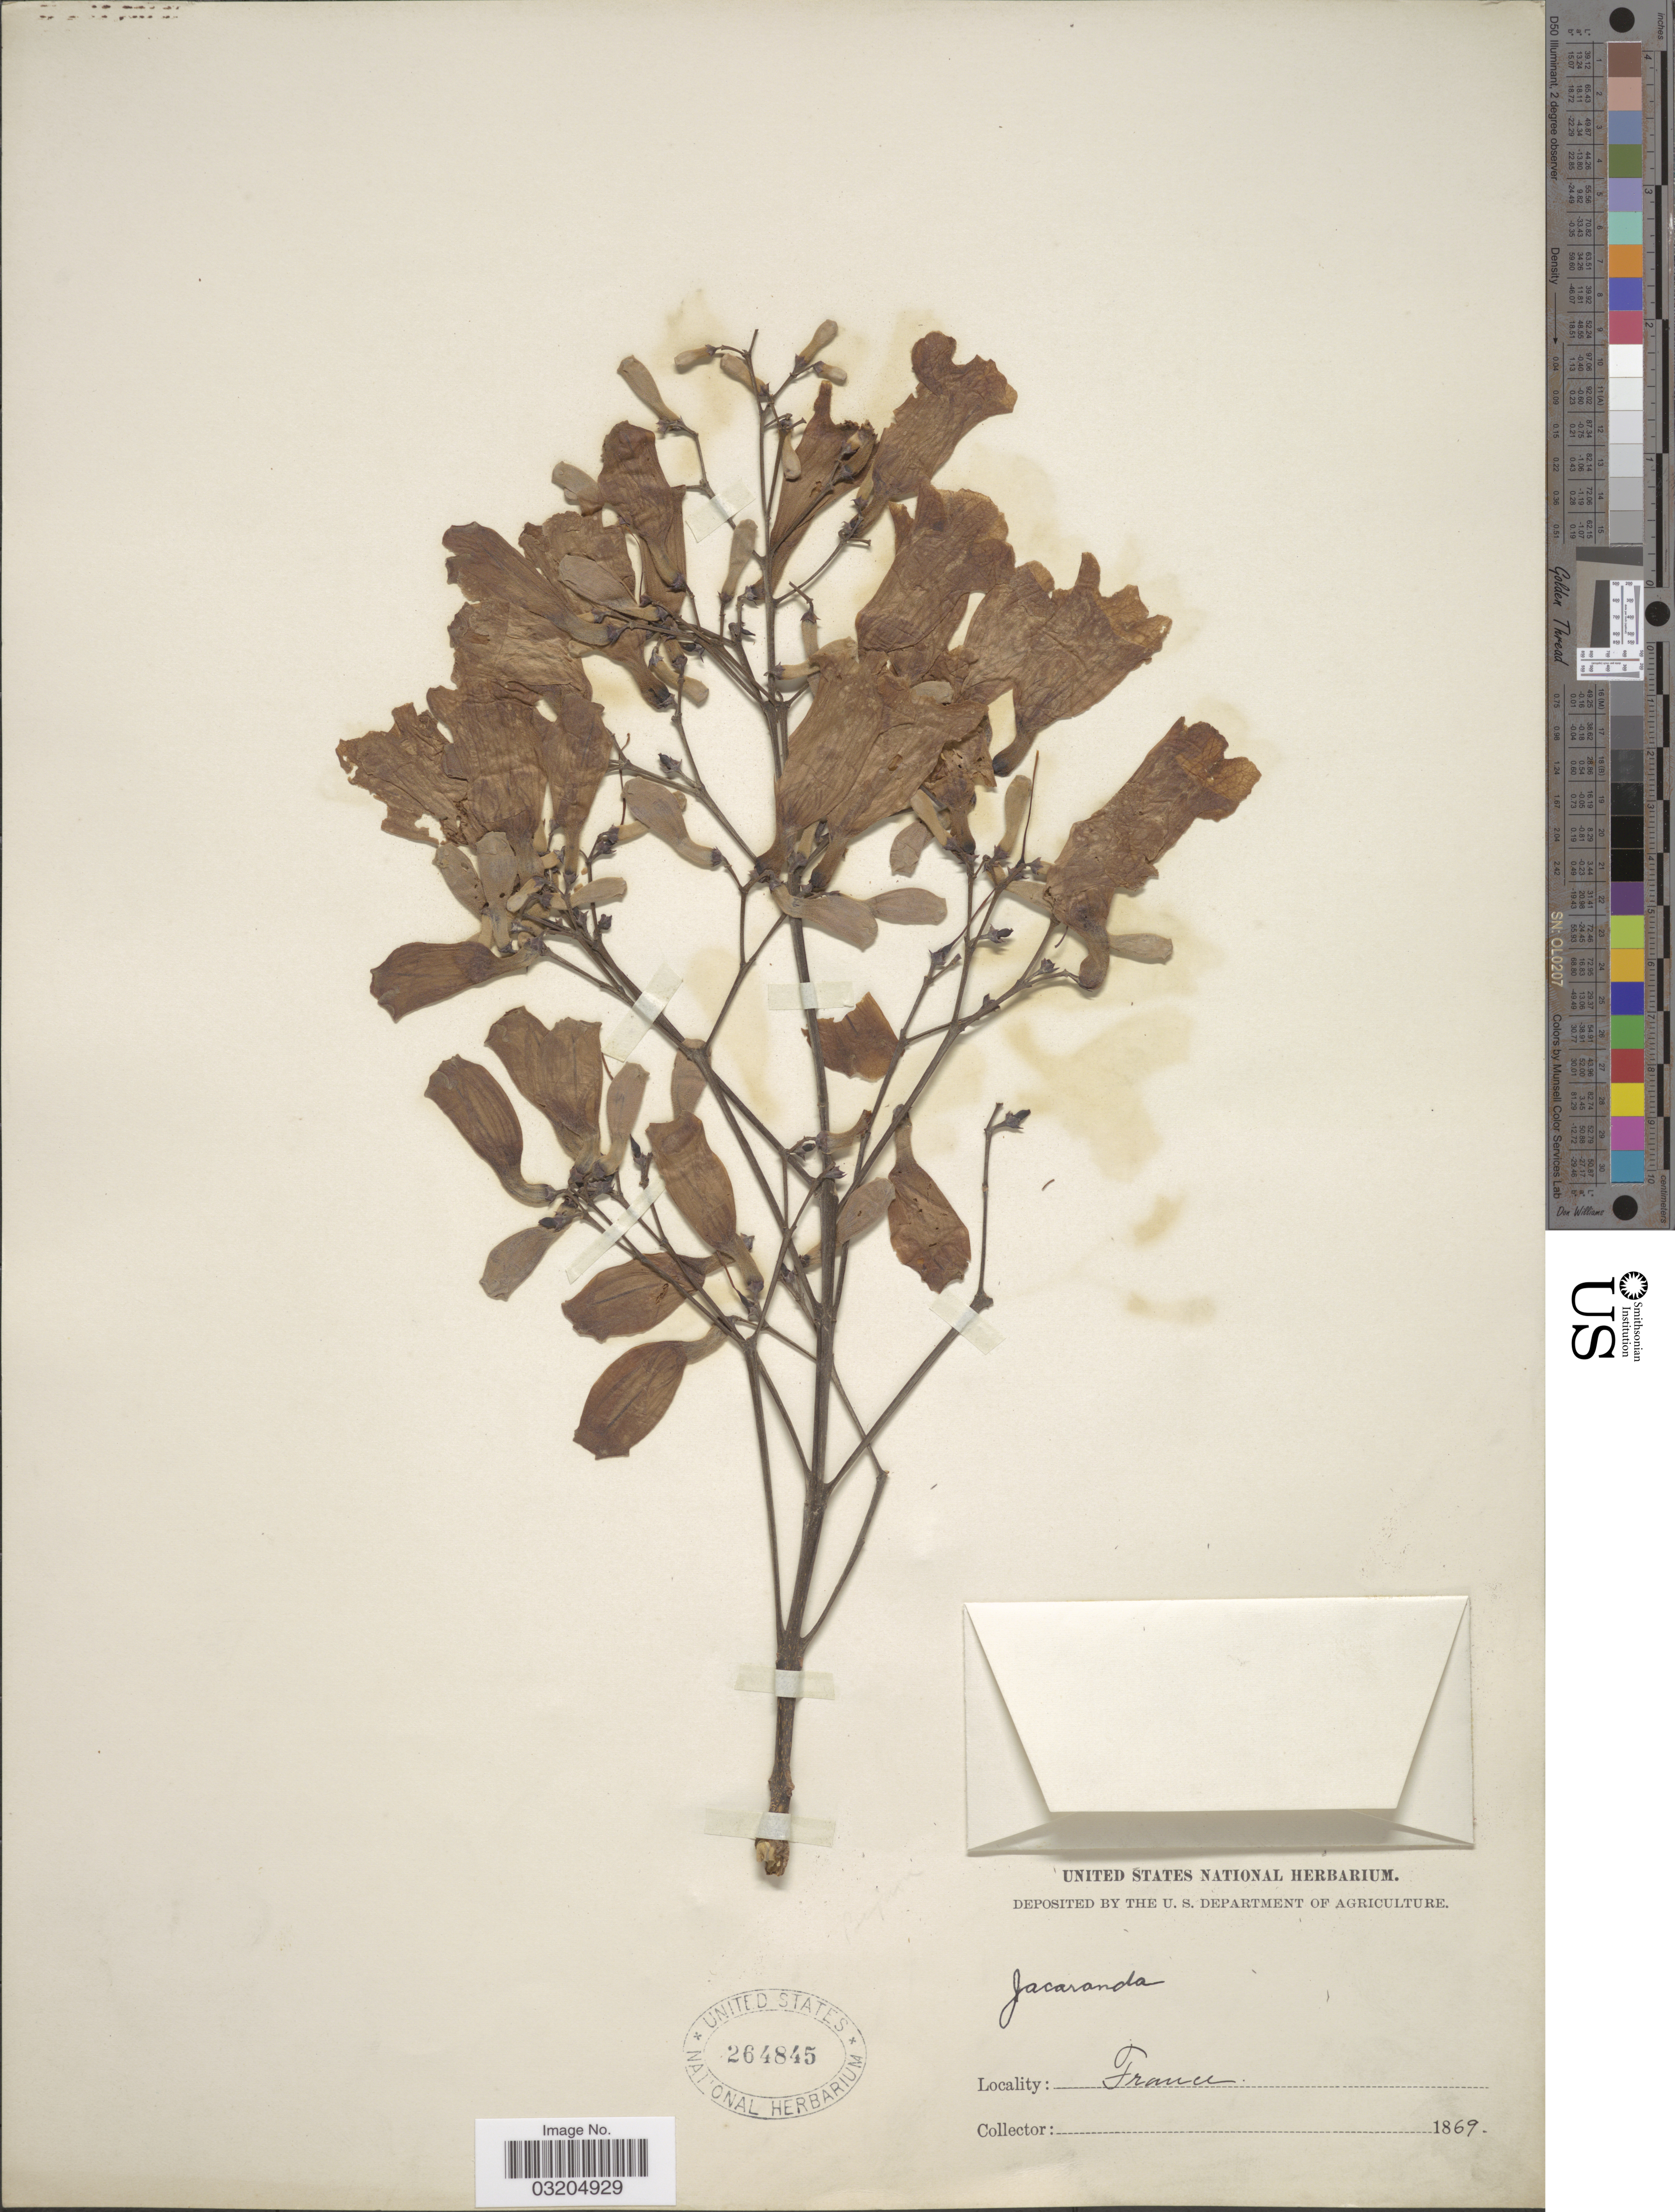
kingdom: Plantae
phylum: Tracheophyta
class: Magnoliopsida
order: Lamiales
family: Bignoniaceae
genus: Jacaranda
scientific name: Jacaranda sp.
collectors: ex herb. United States National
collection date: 1869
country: France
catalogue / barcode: US 264845